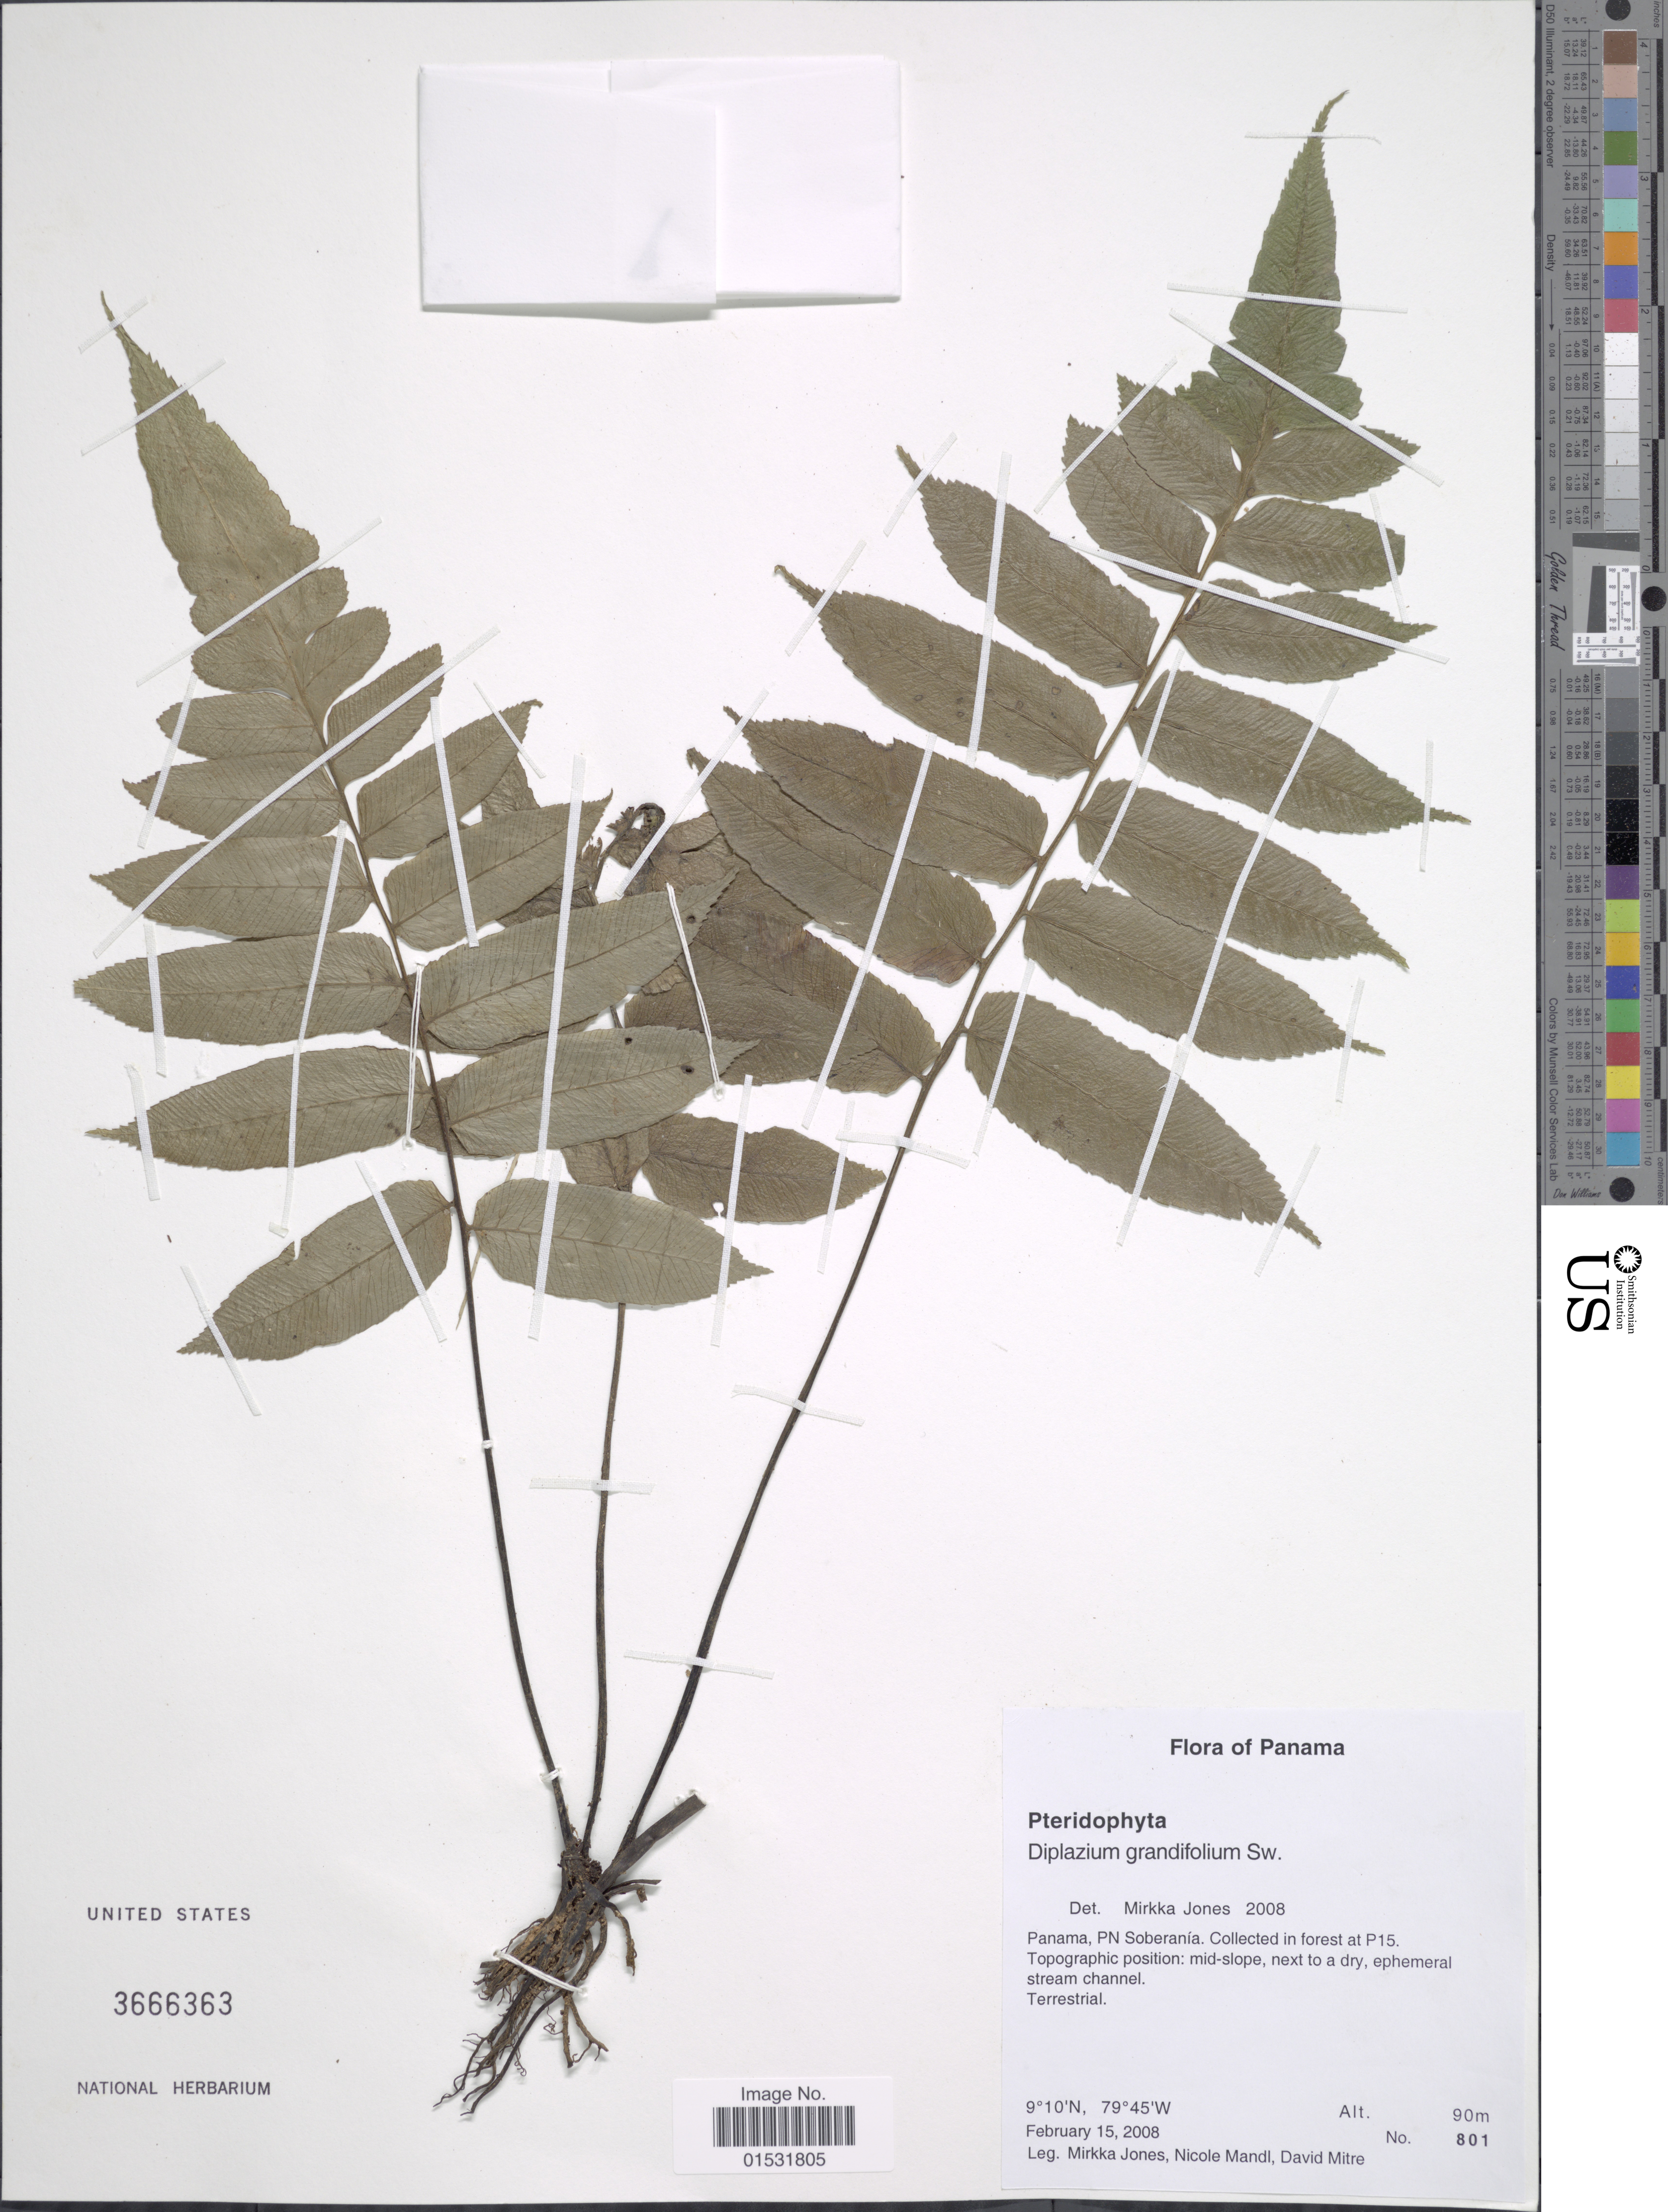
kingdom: Plantae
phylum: Tracheophyta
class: Polypodiopsida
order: Polypodiales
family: Athyriaceae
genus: Diplazium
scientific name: Diplazium grandifolium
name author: Sw.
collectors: M. Jones, N. Mandl & D. Mitre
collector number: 801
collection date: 2008-02-15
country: Panama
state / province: Panamá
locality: PN Soberania. In forest at P15.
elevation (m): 90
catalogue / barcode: US 3666363